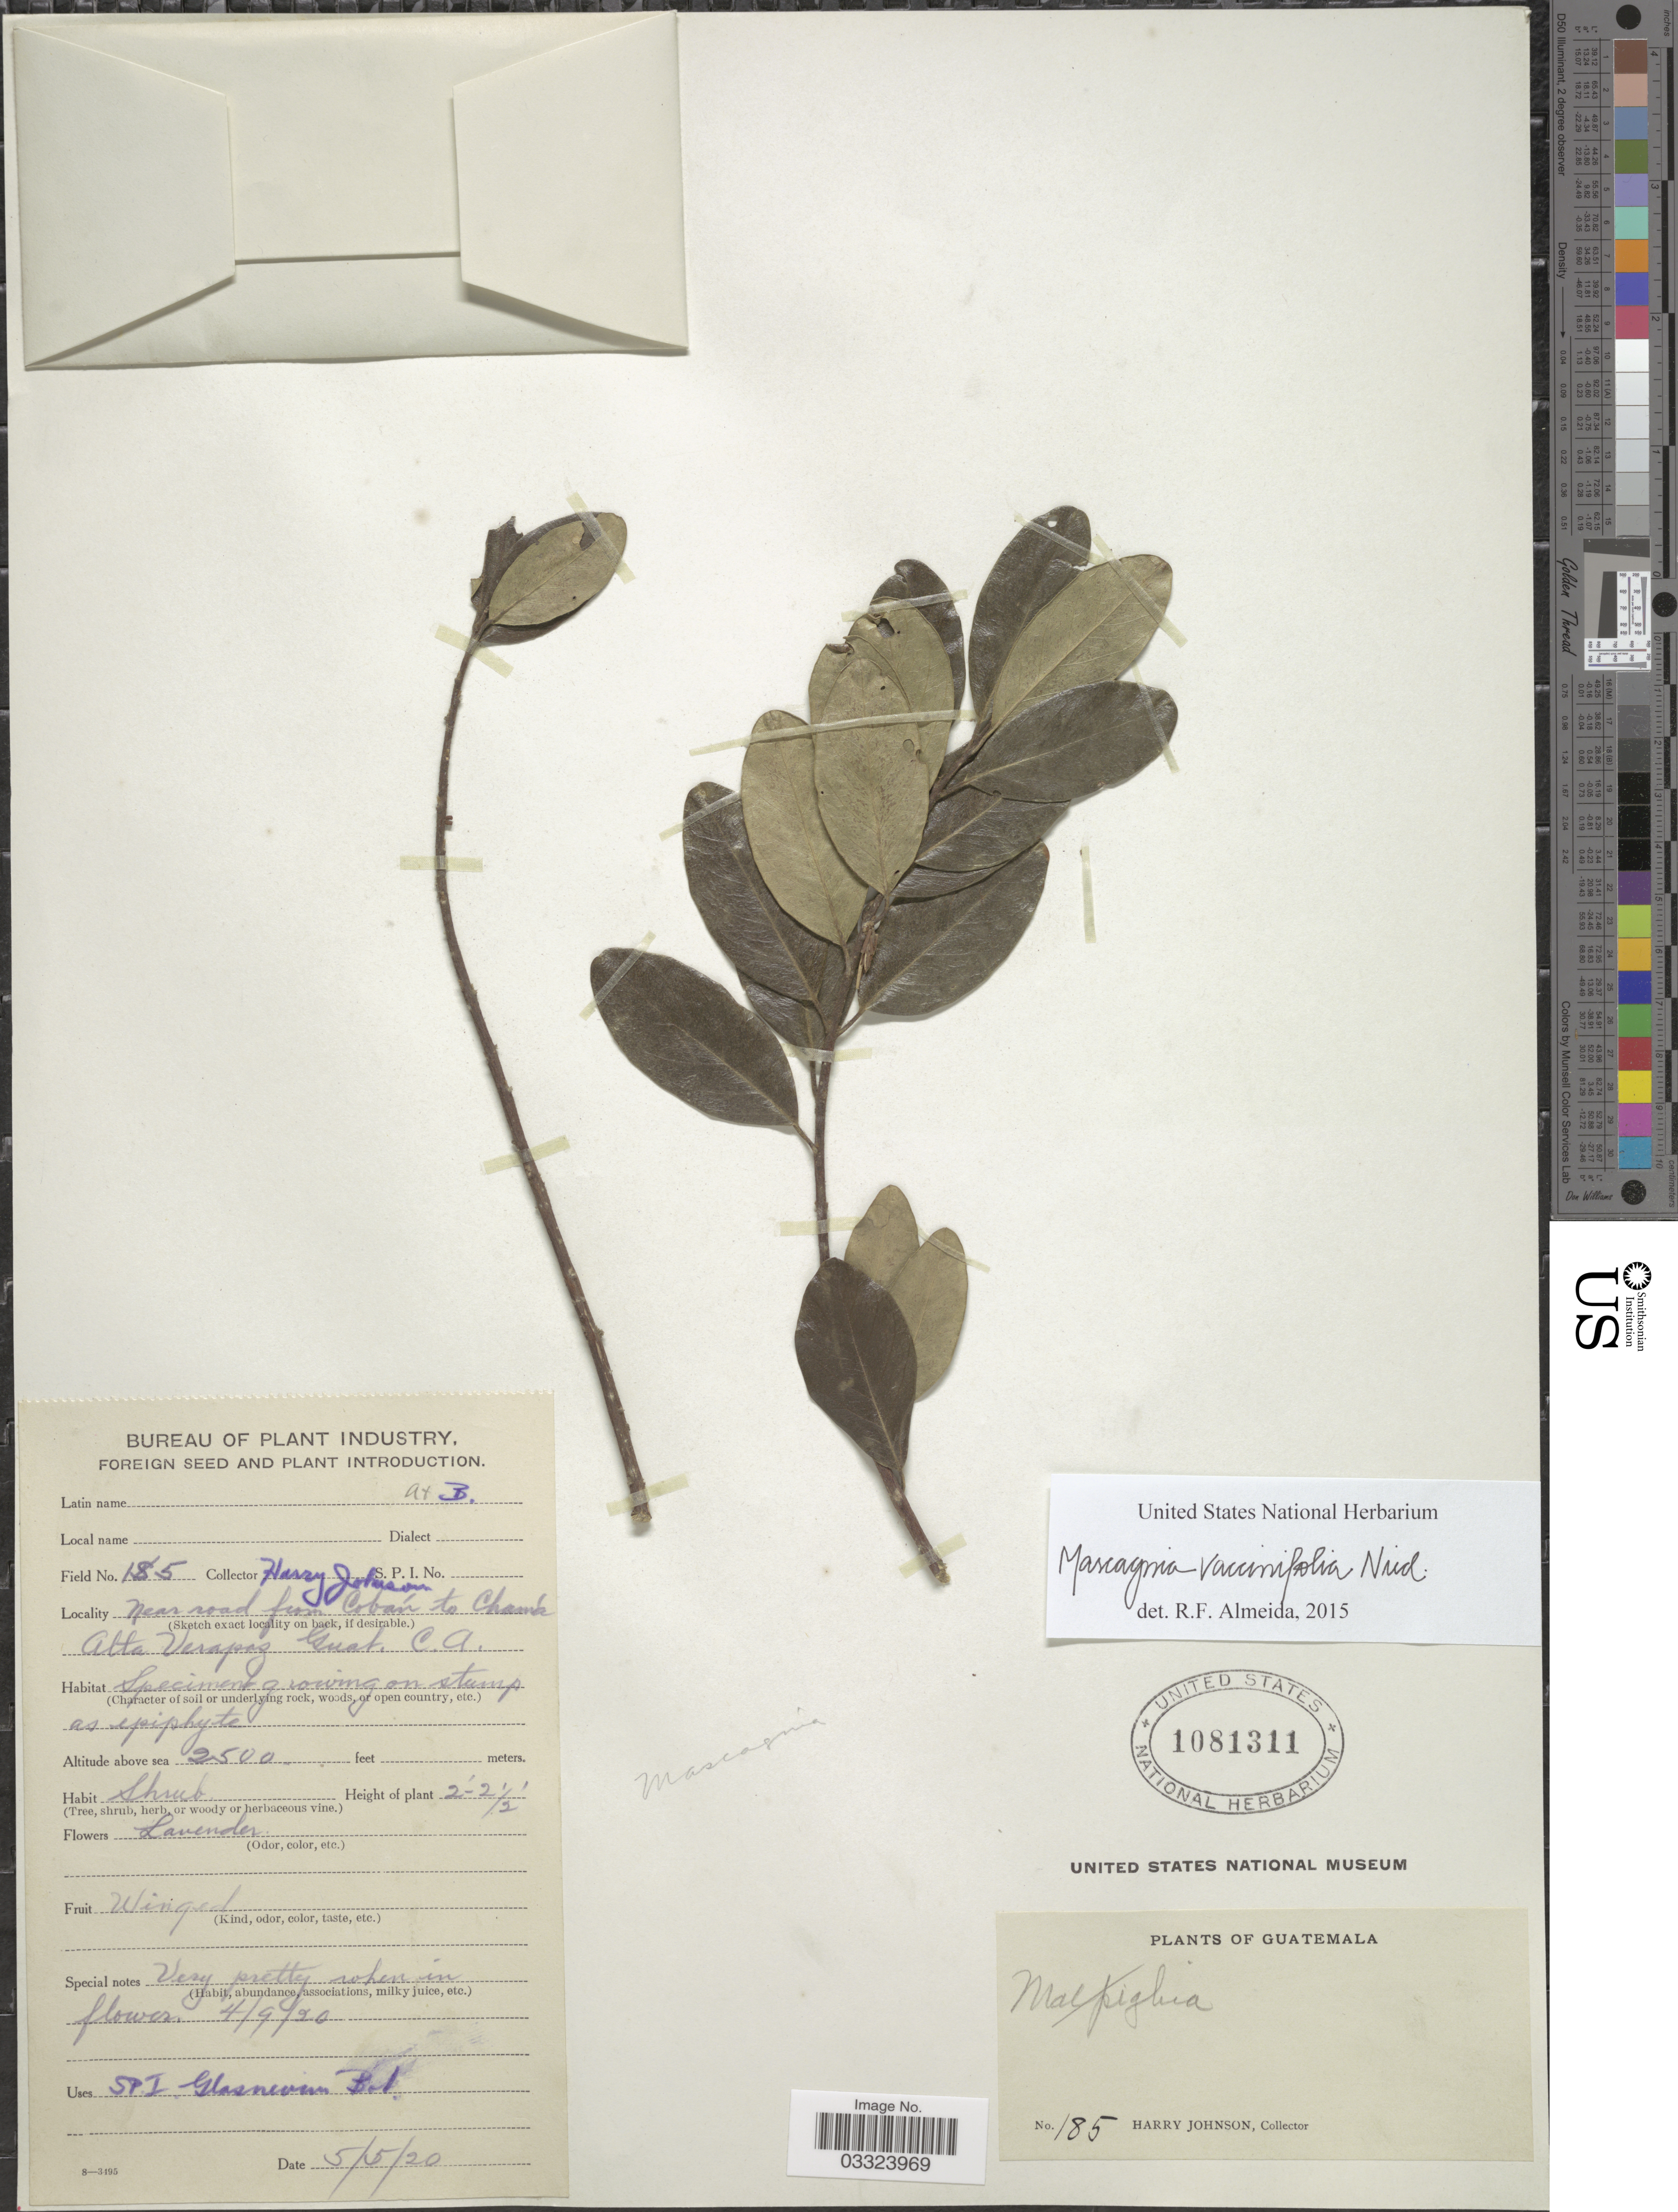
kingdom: Plantae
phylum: Tracheophyta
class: Magnoliopsida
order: Malpighiales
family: Malpighiaceae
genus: Mascagnia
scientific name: Mascagnia vacciniifolia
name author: Nied.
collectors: H. Johnson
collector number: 185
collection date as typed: Transcribed d/m/y: 5/5/20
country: Guatemala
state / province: Alta Verapaz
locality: Near road from Cobán to Chamá Alta Verapaz, Guat.C.A.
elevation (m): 762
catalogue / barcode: US 1081311